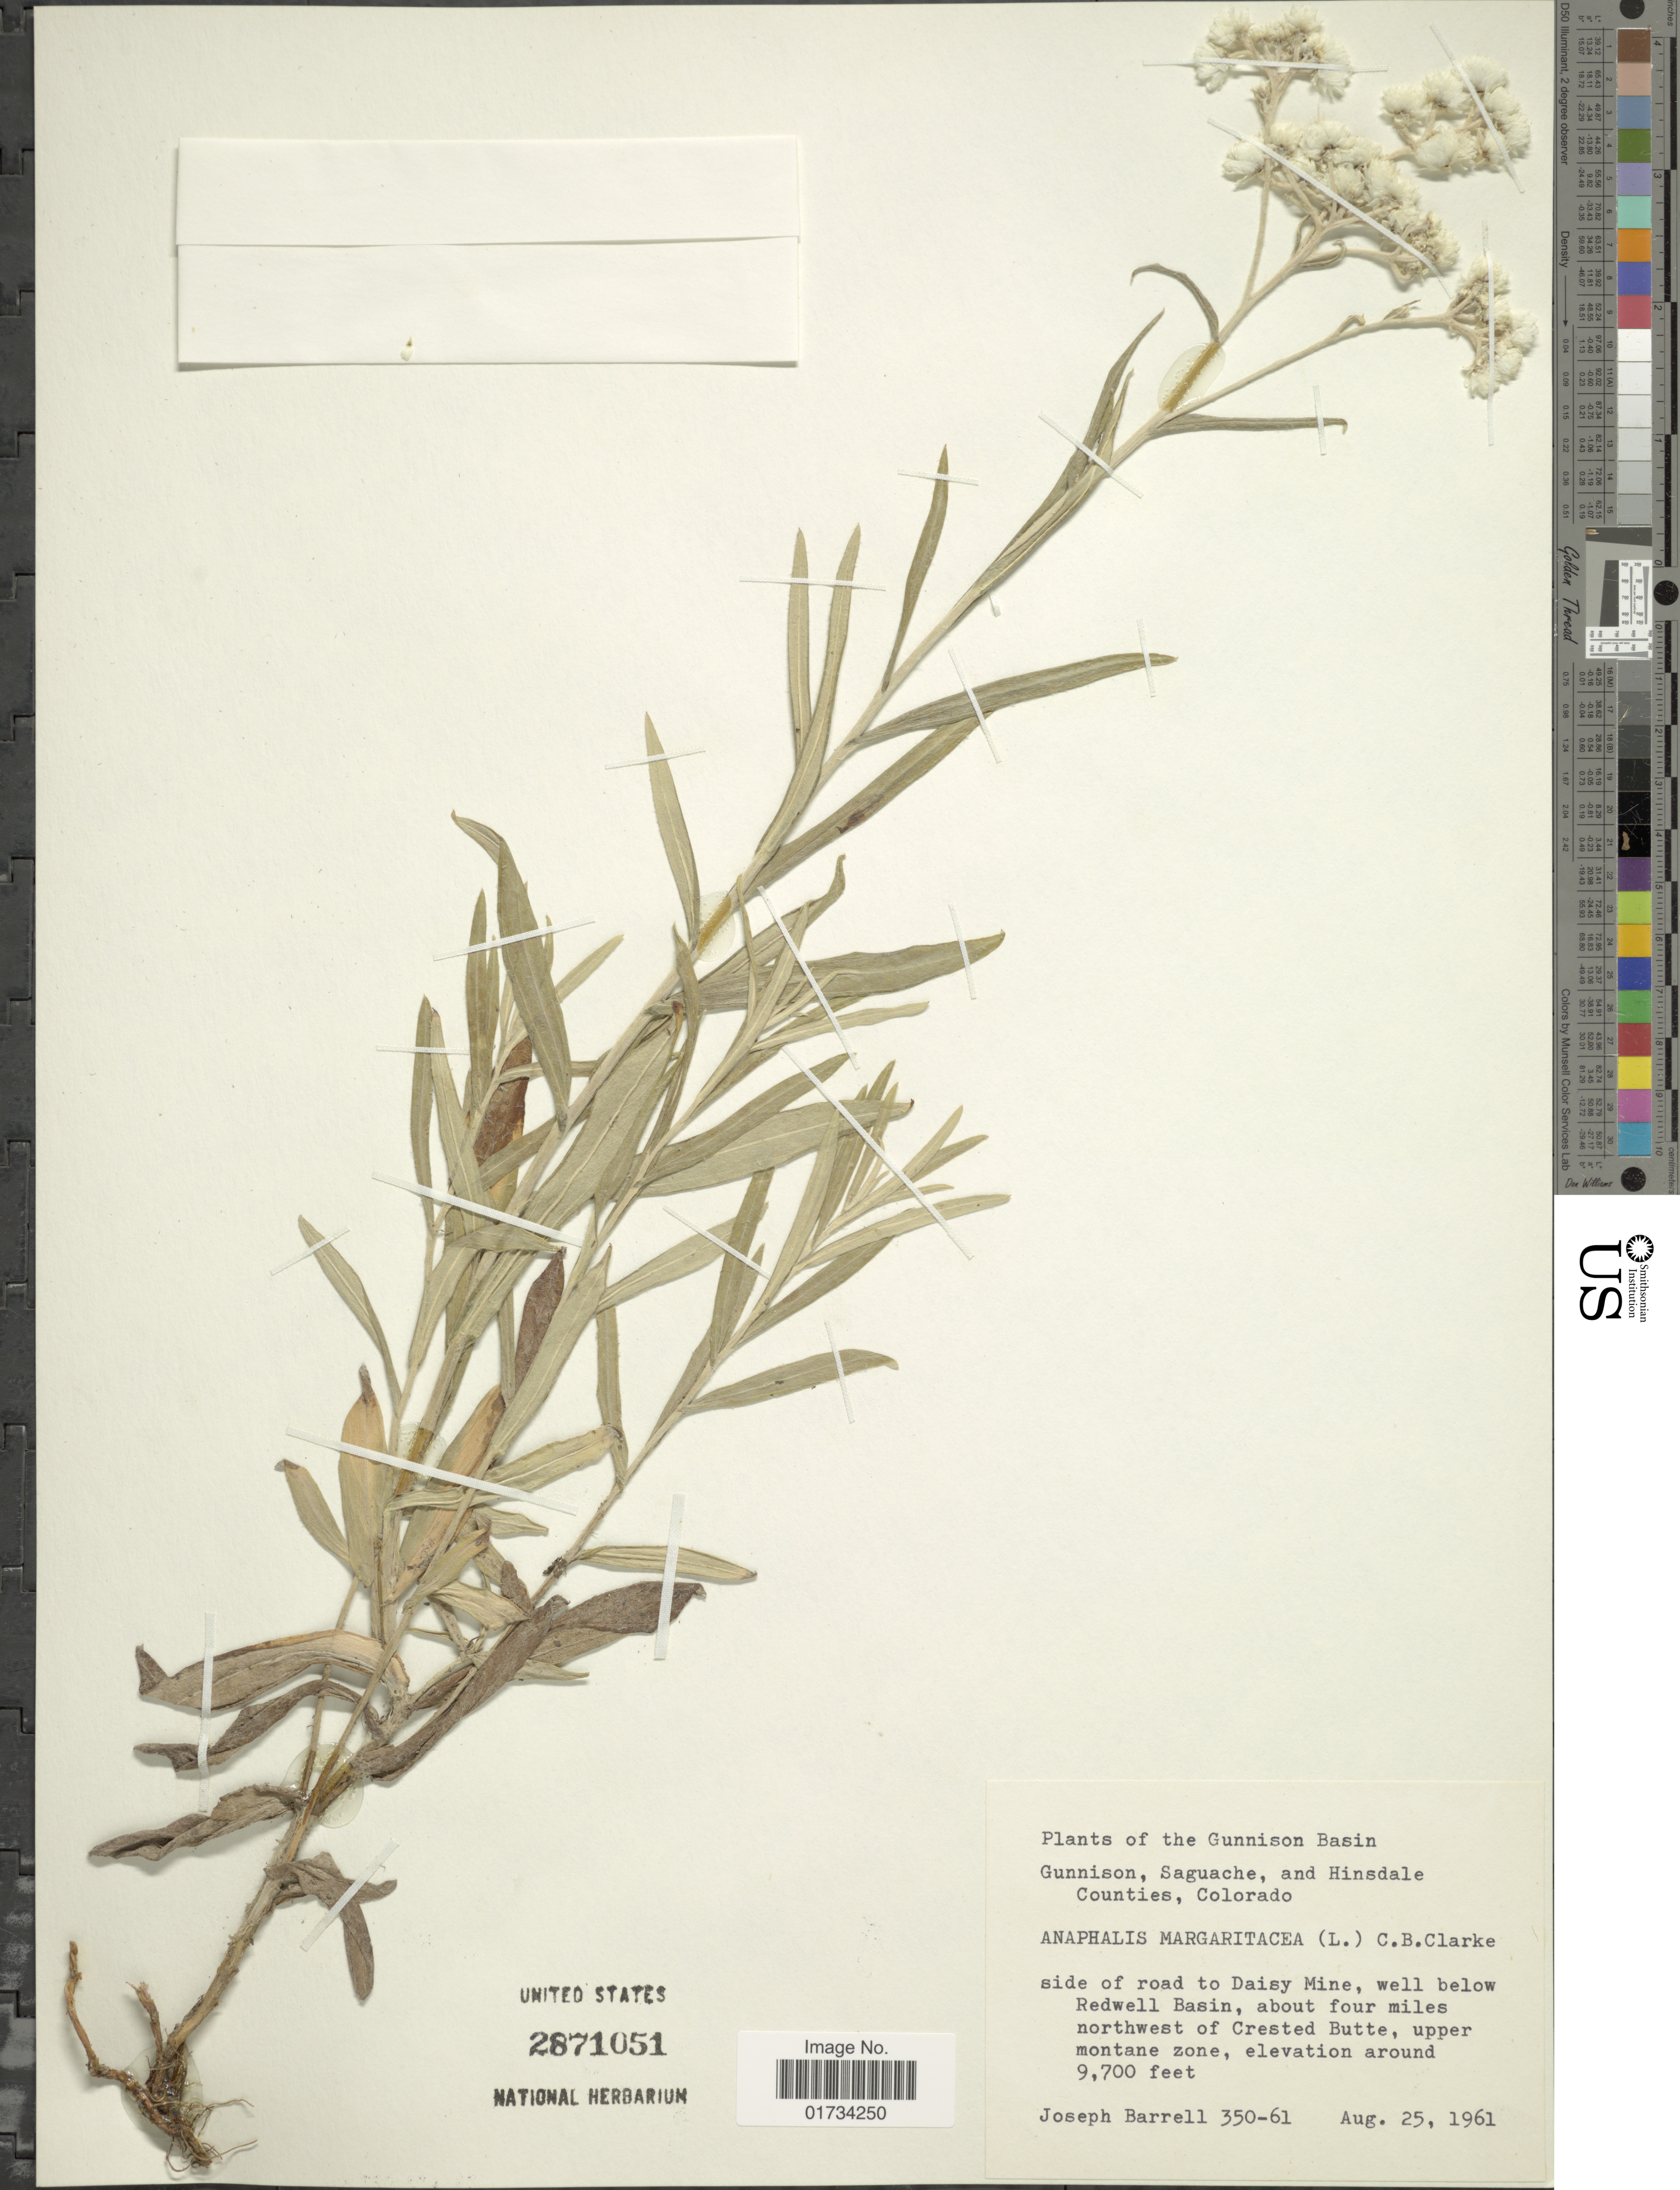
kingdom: Plantae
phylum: Tracheophyta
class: Magnoliopsida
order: Asterales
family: Asteraceae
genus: Anaphalis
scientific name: Anaphalis margaritacea var. occidentalis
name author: Greene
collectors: J. Barrell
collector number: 350-61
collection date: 1961-08-25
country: United States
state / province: Colorado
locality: Gunnison Basin, side of the road to Daisy Mine, well below Redwell Basin, about four miles northwest of Crested Butte, upper montane zone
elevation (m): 2957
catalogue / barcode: US 2871051